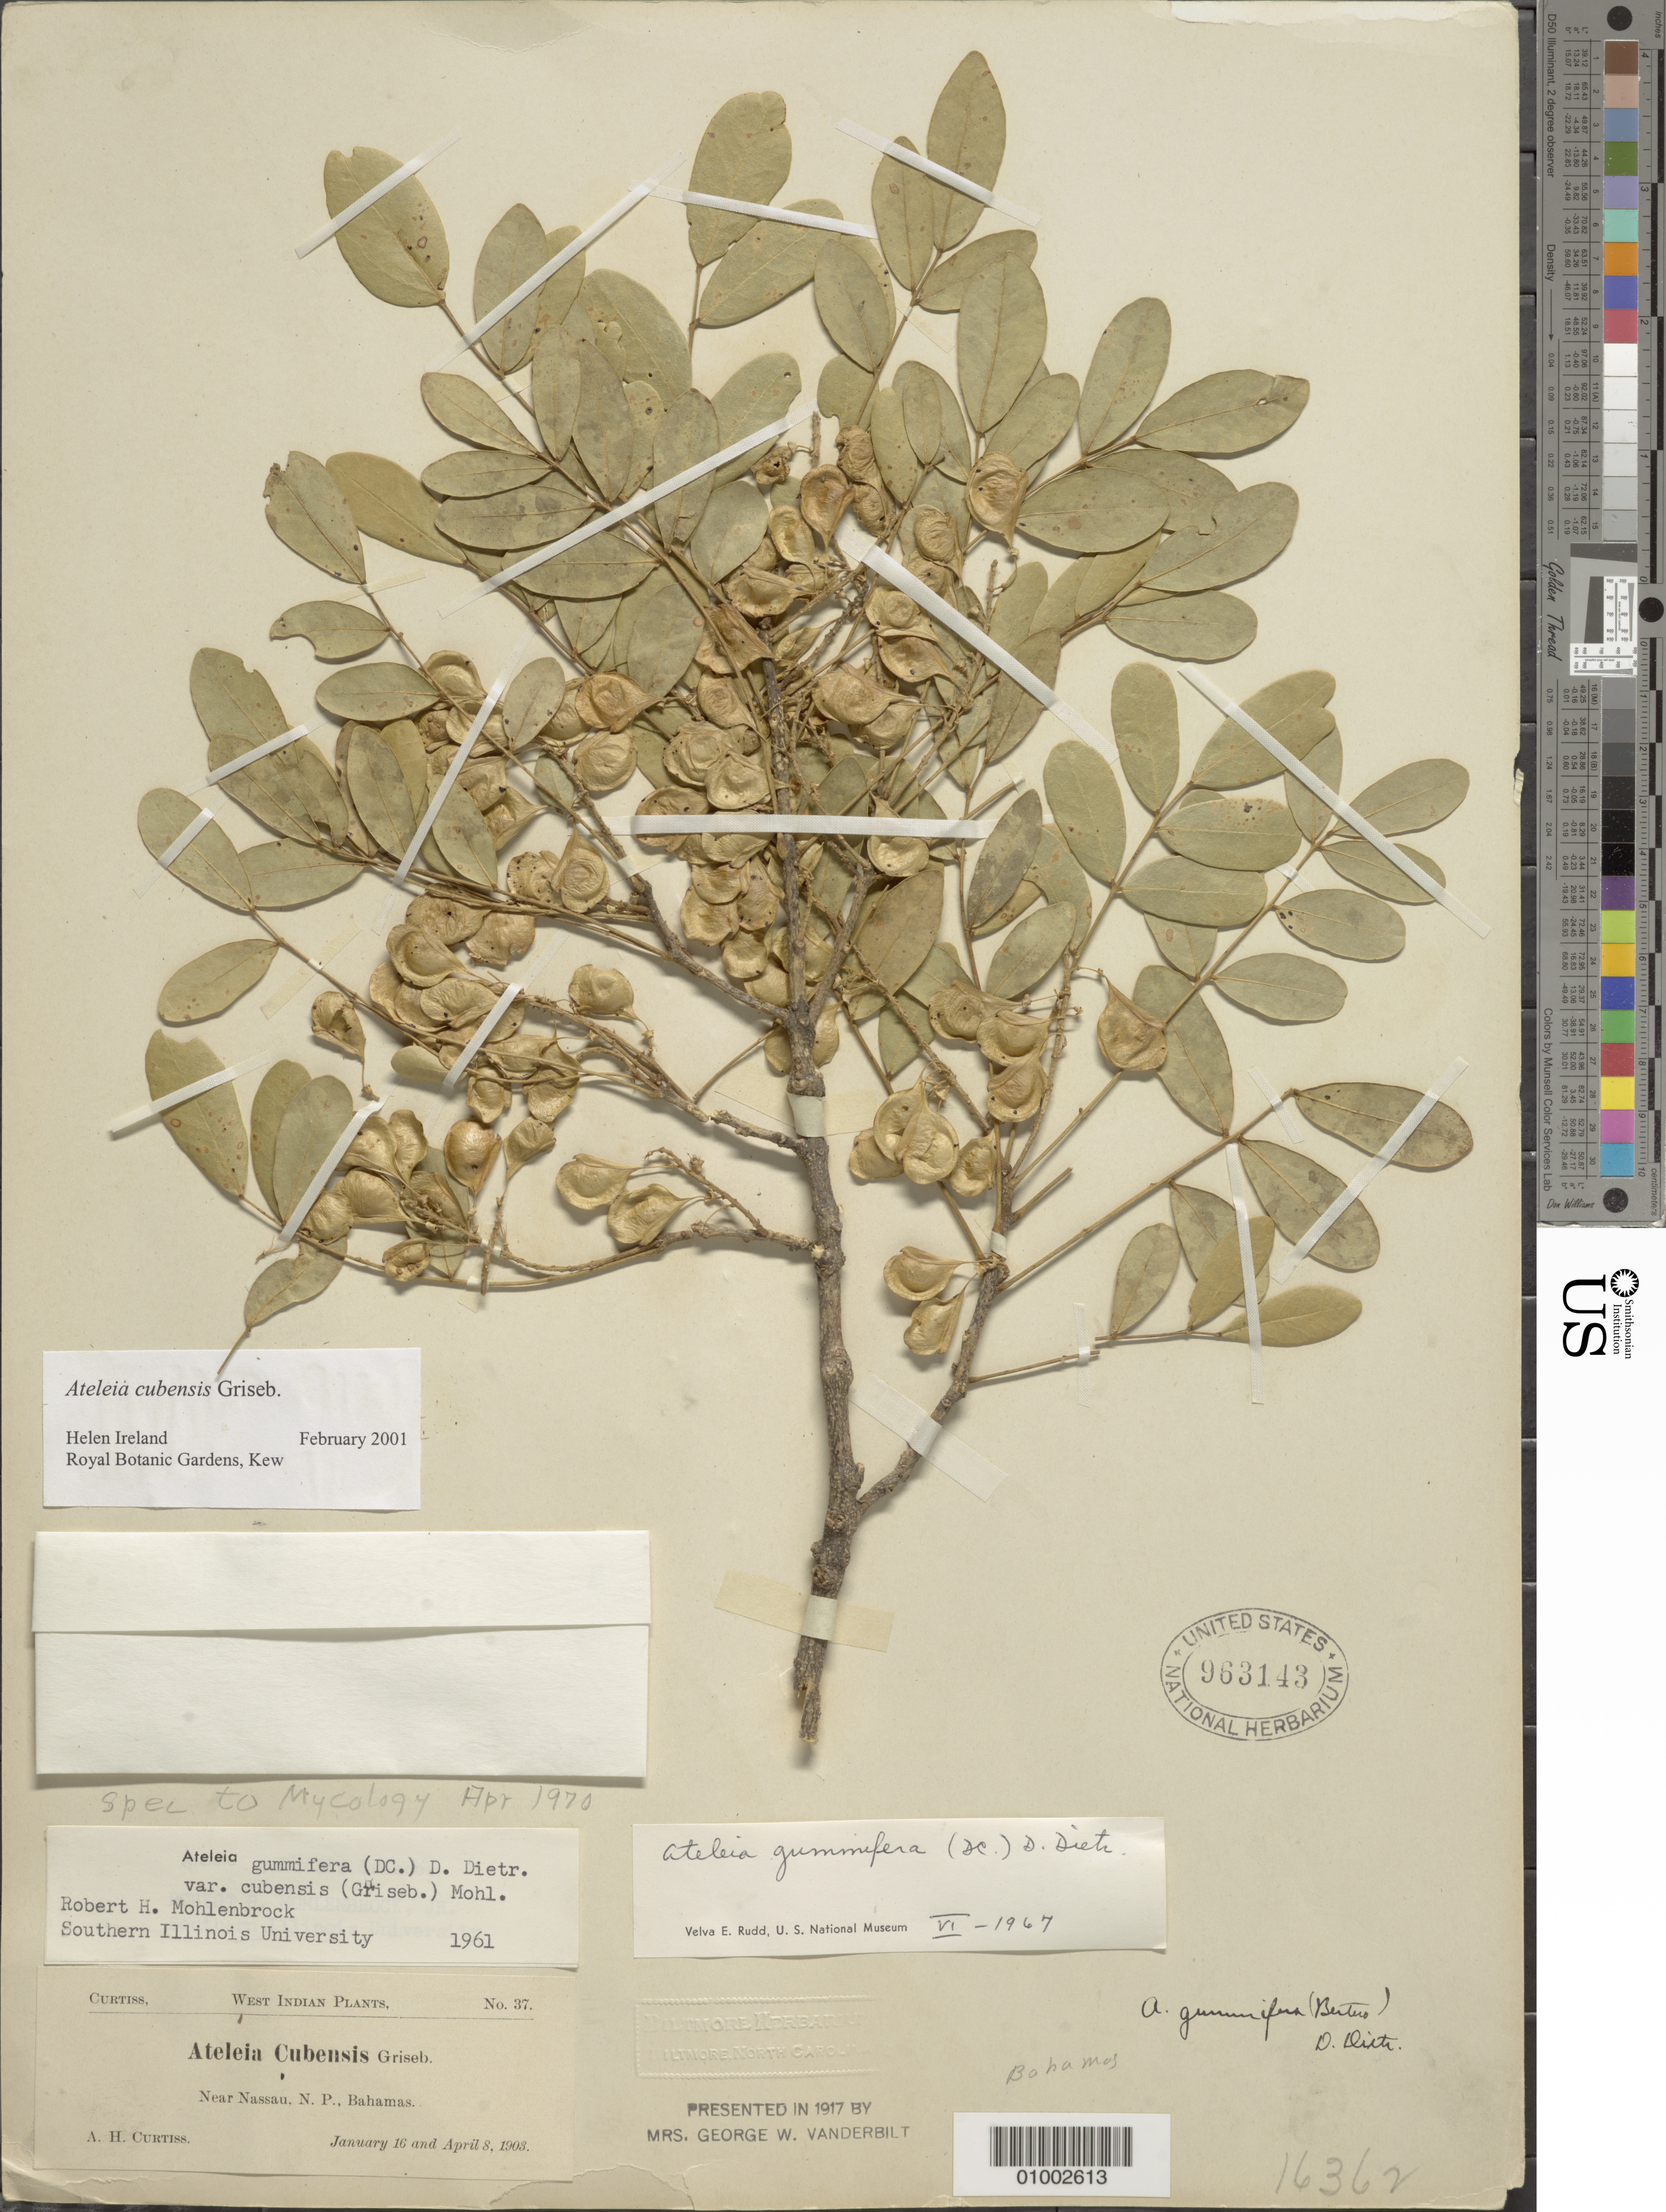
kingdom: Plantae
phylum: Tracheophyta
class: Magnoliopsida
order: Fabales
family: Fabaceae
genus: Ateleia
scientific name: Ateleia gummifera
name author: (Bertero ex DC.) D. Dietr.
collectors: A. H. Curtiss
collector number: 37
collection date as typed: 16 Jan 1903 and 08 Apr 1903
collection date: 1903-01-16,1903-04-08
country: Bahamas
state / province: New Providence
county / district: Nassau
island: New Providence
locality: Near Nassau, N.P.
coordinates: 0 N, 0 E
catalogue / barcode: US 963143